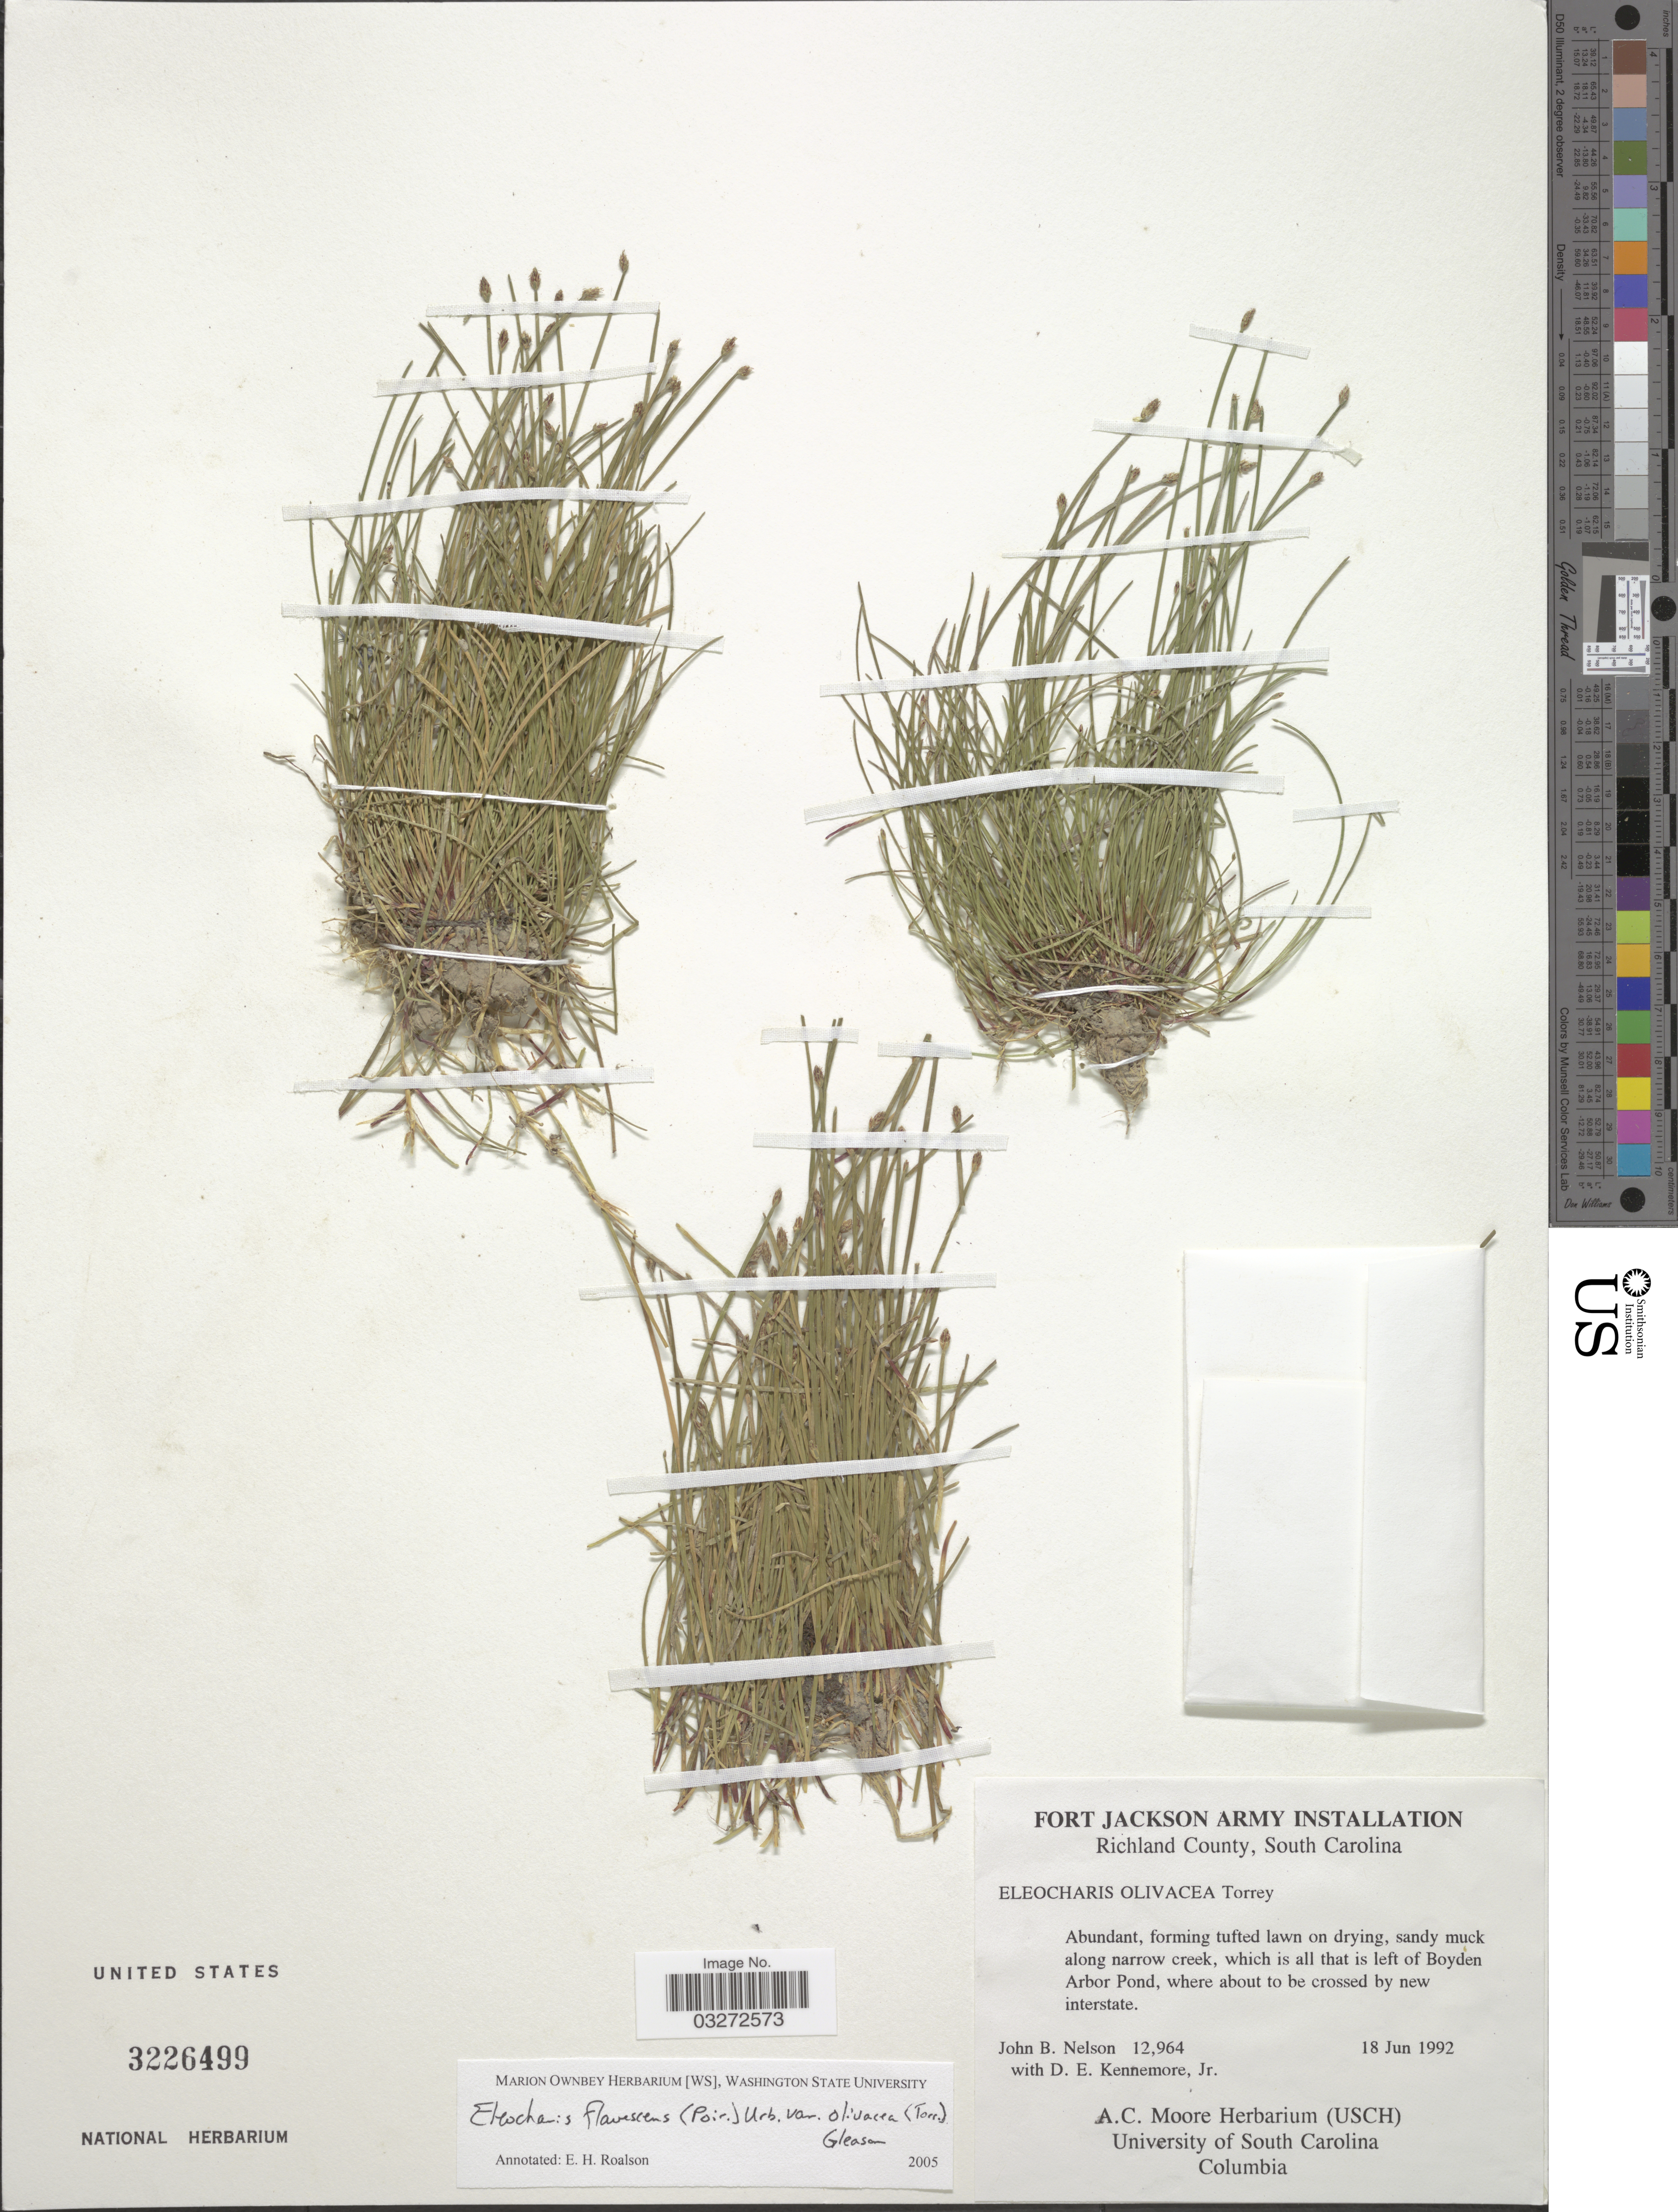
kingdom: Plantae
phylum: Tracheophyta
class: Liliopsida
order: Poales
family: Cyperaceae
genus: Eleocharis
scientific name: Eleocharis flavescens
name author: (Poir.) Urb.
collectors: J. B. Nelson & D. Kennemore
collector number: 12964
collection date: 1992-06-18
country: United States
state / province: South Carolina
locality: Richland County. Boyden Arbor Pond, where about to be crossed by new interstate.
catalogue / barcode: US 3226499